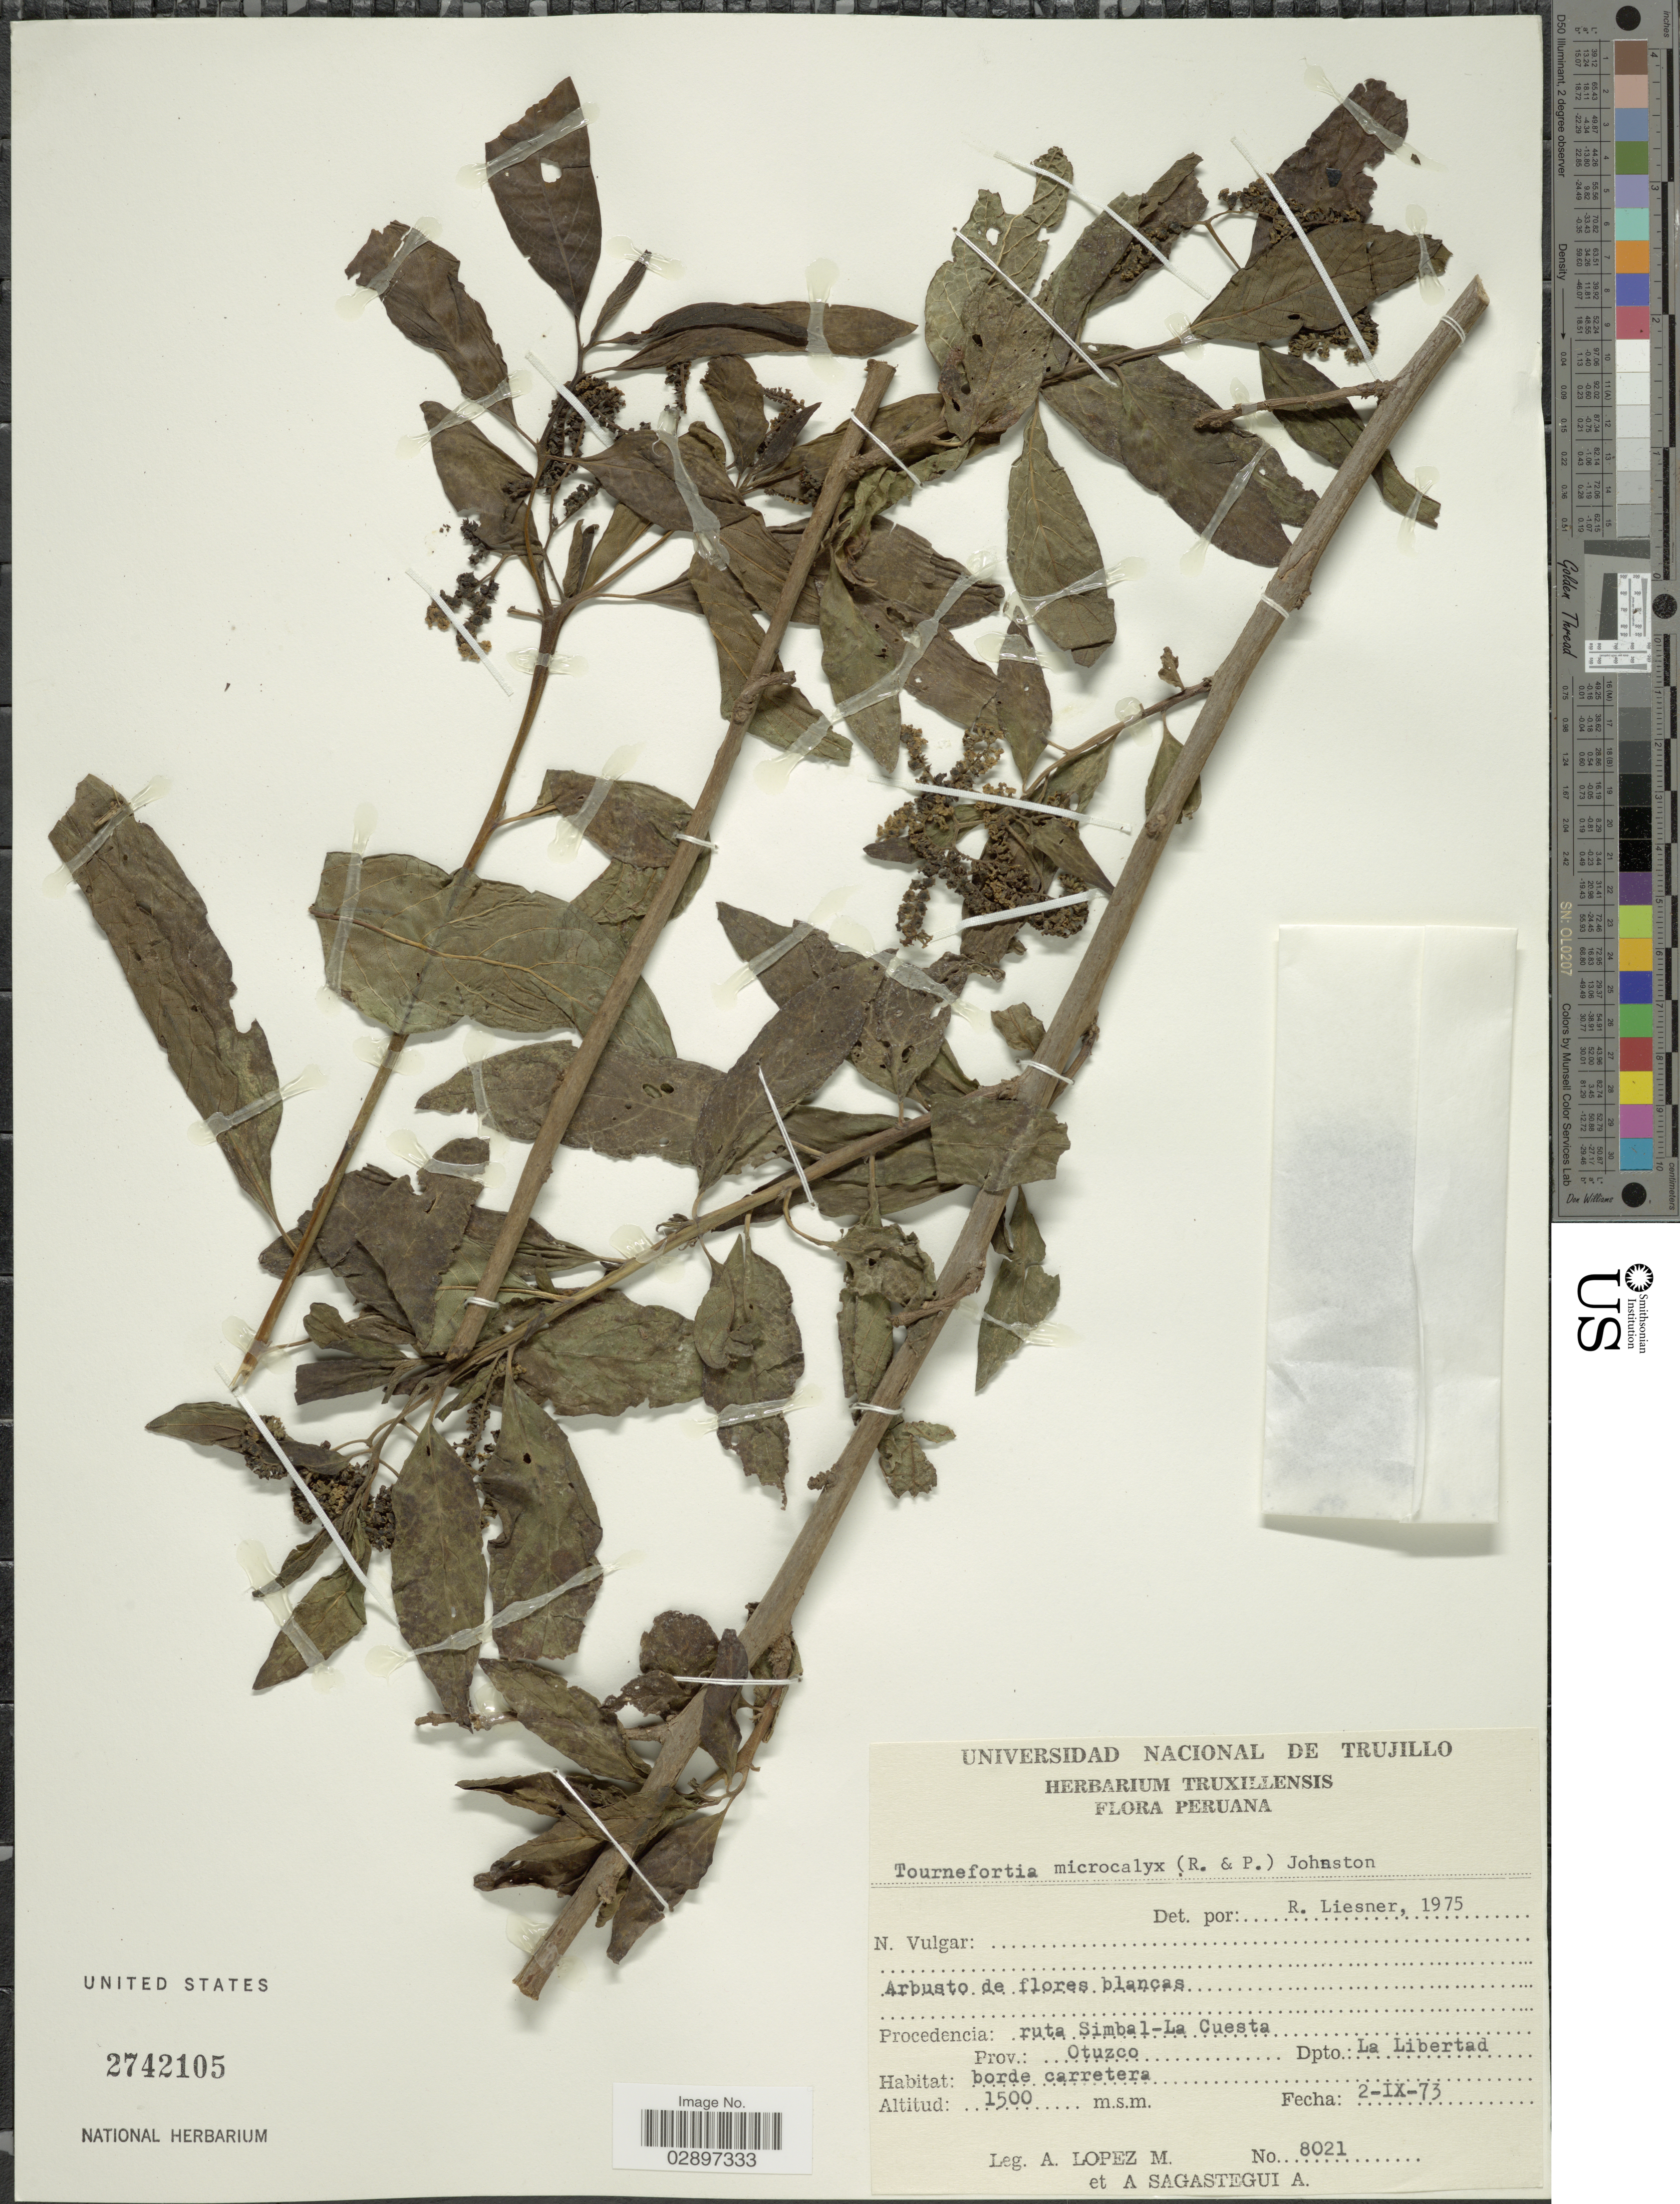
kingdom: Plantae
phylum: Tracheophyta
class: Magnoliopsida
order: Boraginales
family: Heliotropiaceae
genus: Tournefortia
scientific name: Tournefortia microcalyx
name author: (Ruiz & Pav.) I.M. Johnst.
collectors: A. López M. & A. Sagástegui A.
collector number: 8021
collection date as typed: Transcribed d/m/y: 2/9/73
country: Peru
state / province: La Libertad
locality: Ruta Simbal - La Cuesta. Prov. Otuzco. Dpto. La Libertad. Peruana.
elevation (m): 1500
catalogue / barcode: US 2742105